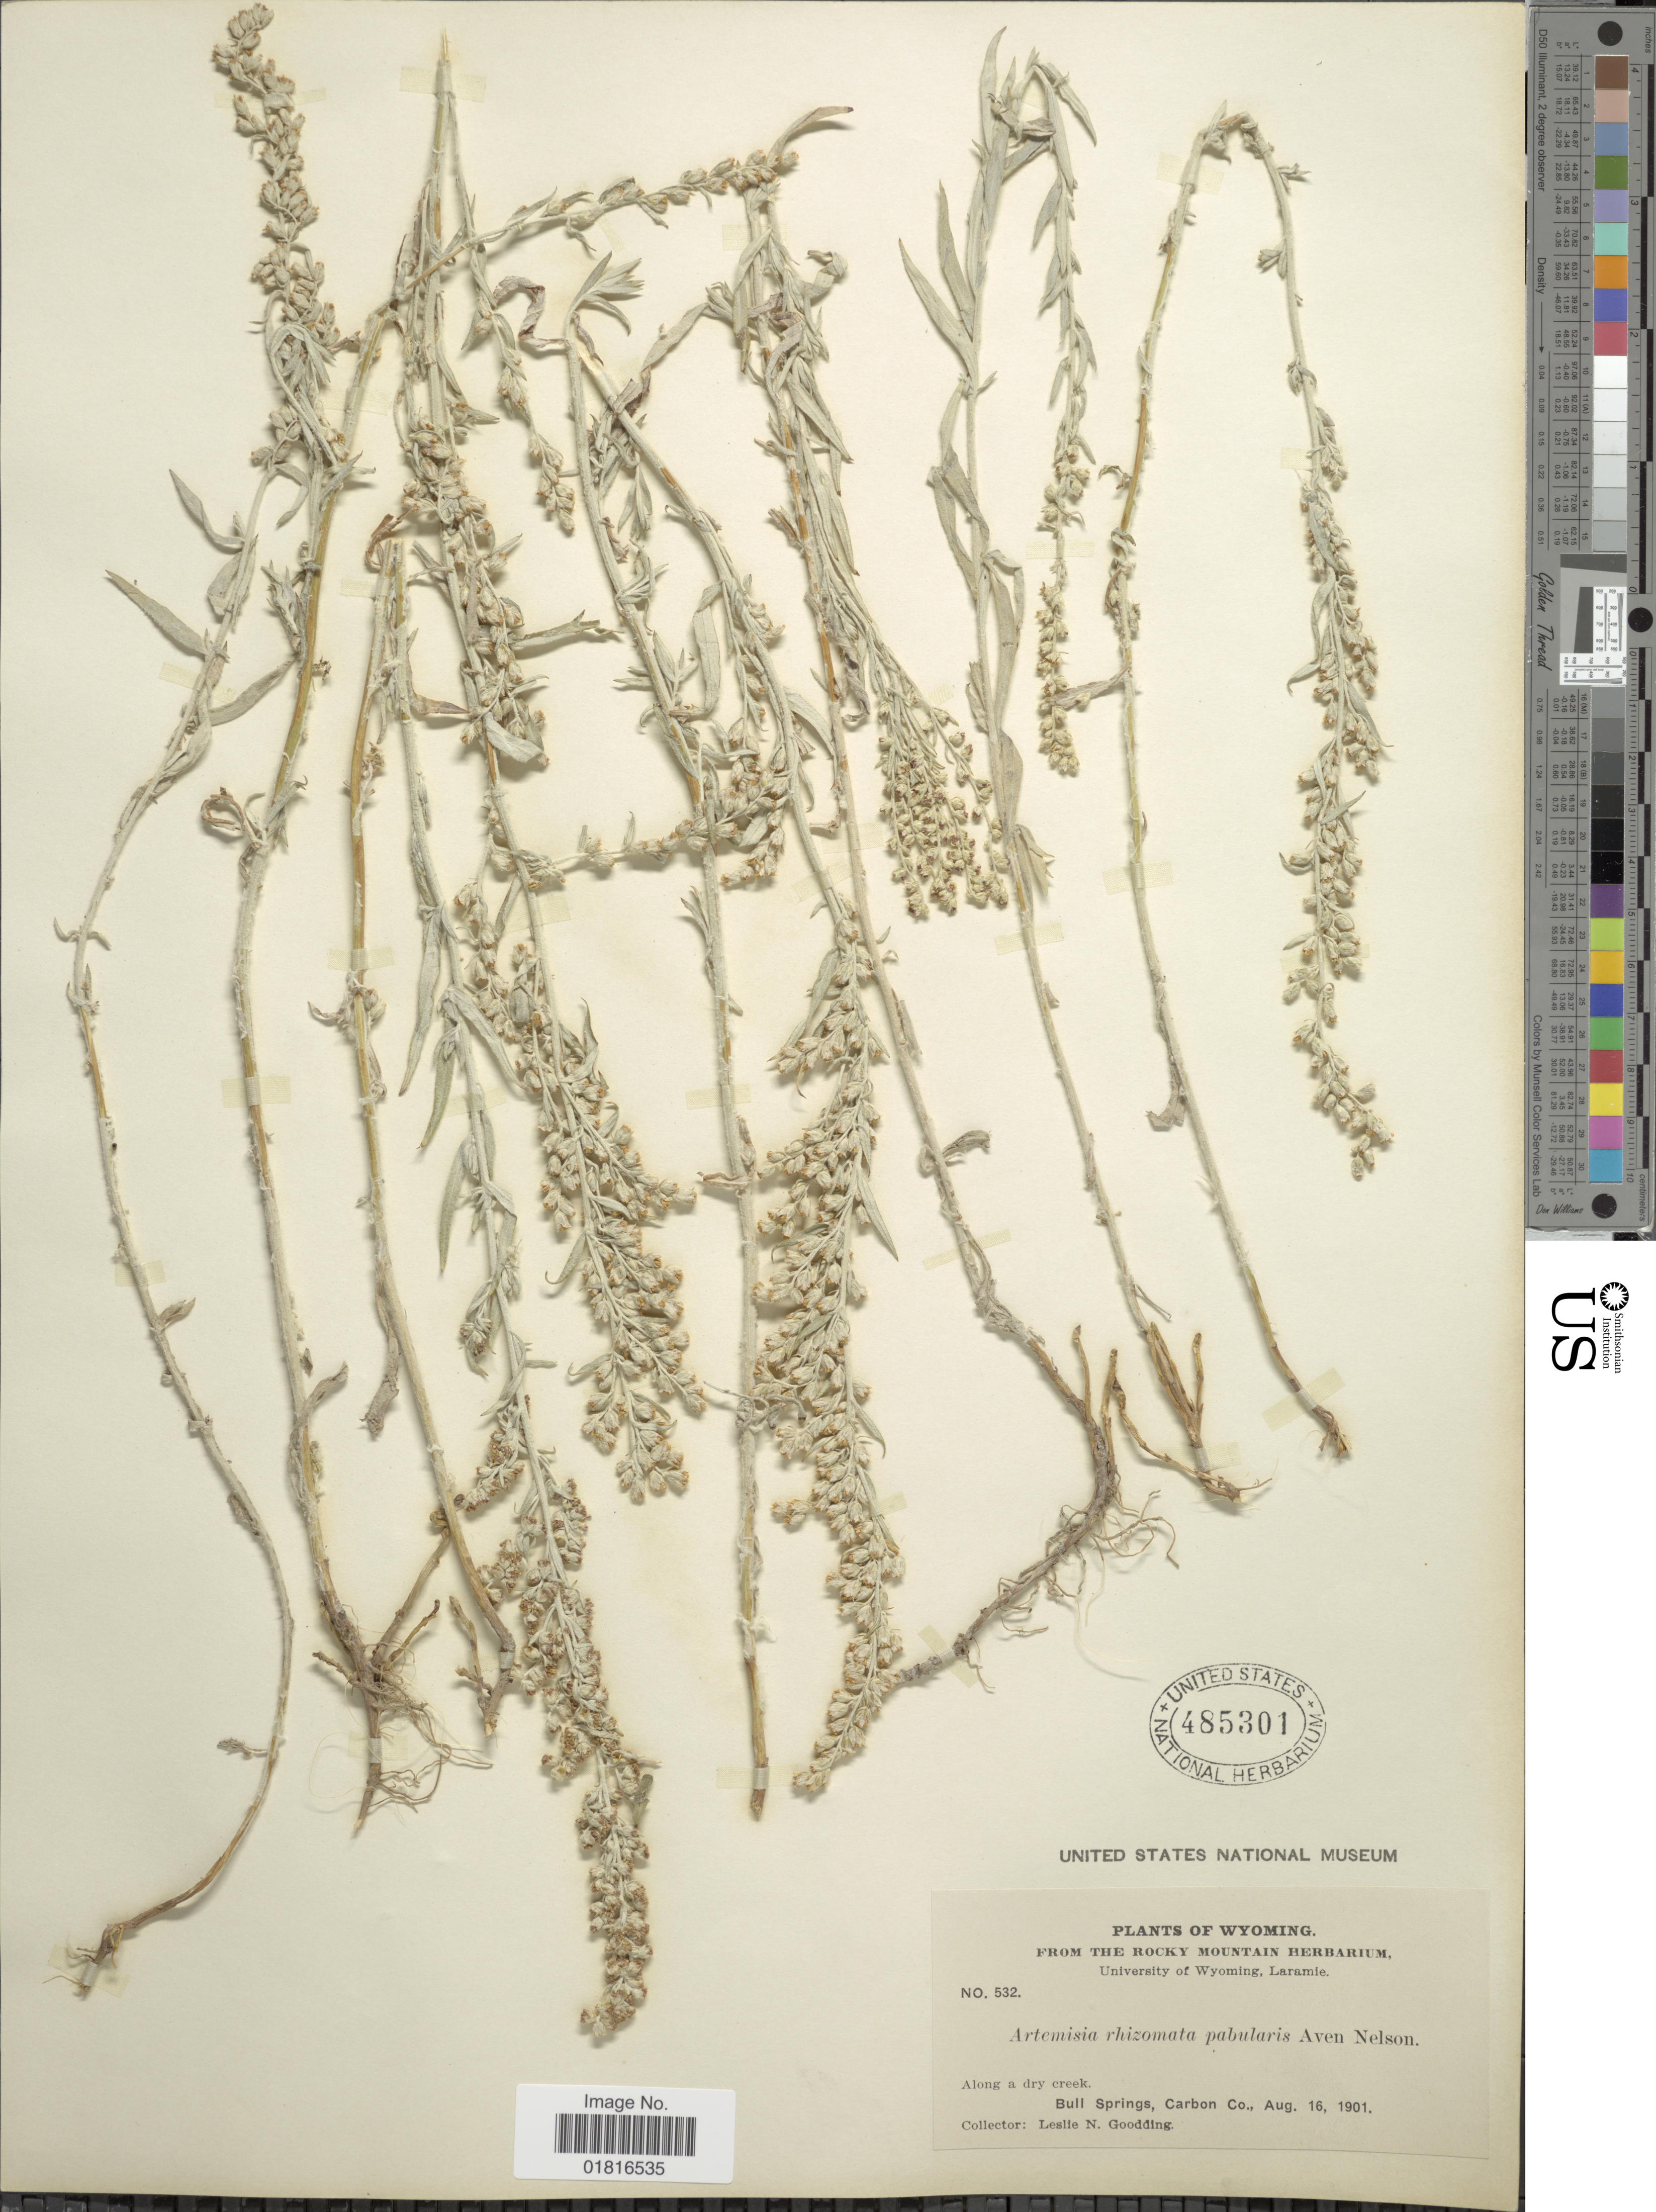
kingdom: Plantae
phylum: Tracheophyta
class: Magnoliopsida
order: Asterales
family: Asteraceae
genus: Artemisia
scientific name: Artemisia pabularis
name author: (A. Nelson) Rydb.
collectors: L. N. Goodding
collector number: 532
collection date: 1901-08-16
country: United States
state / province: Wyoming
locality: Along a dry creek, Bull Springs, Carbon Co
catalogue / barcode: US 485301